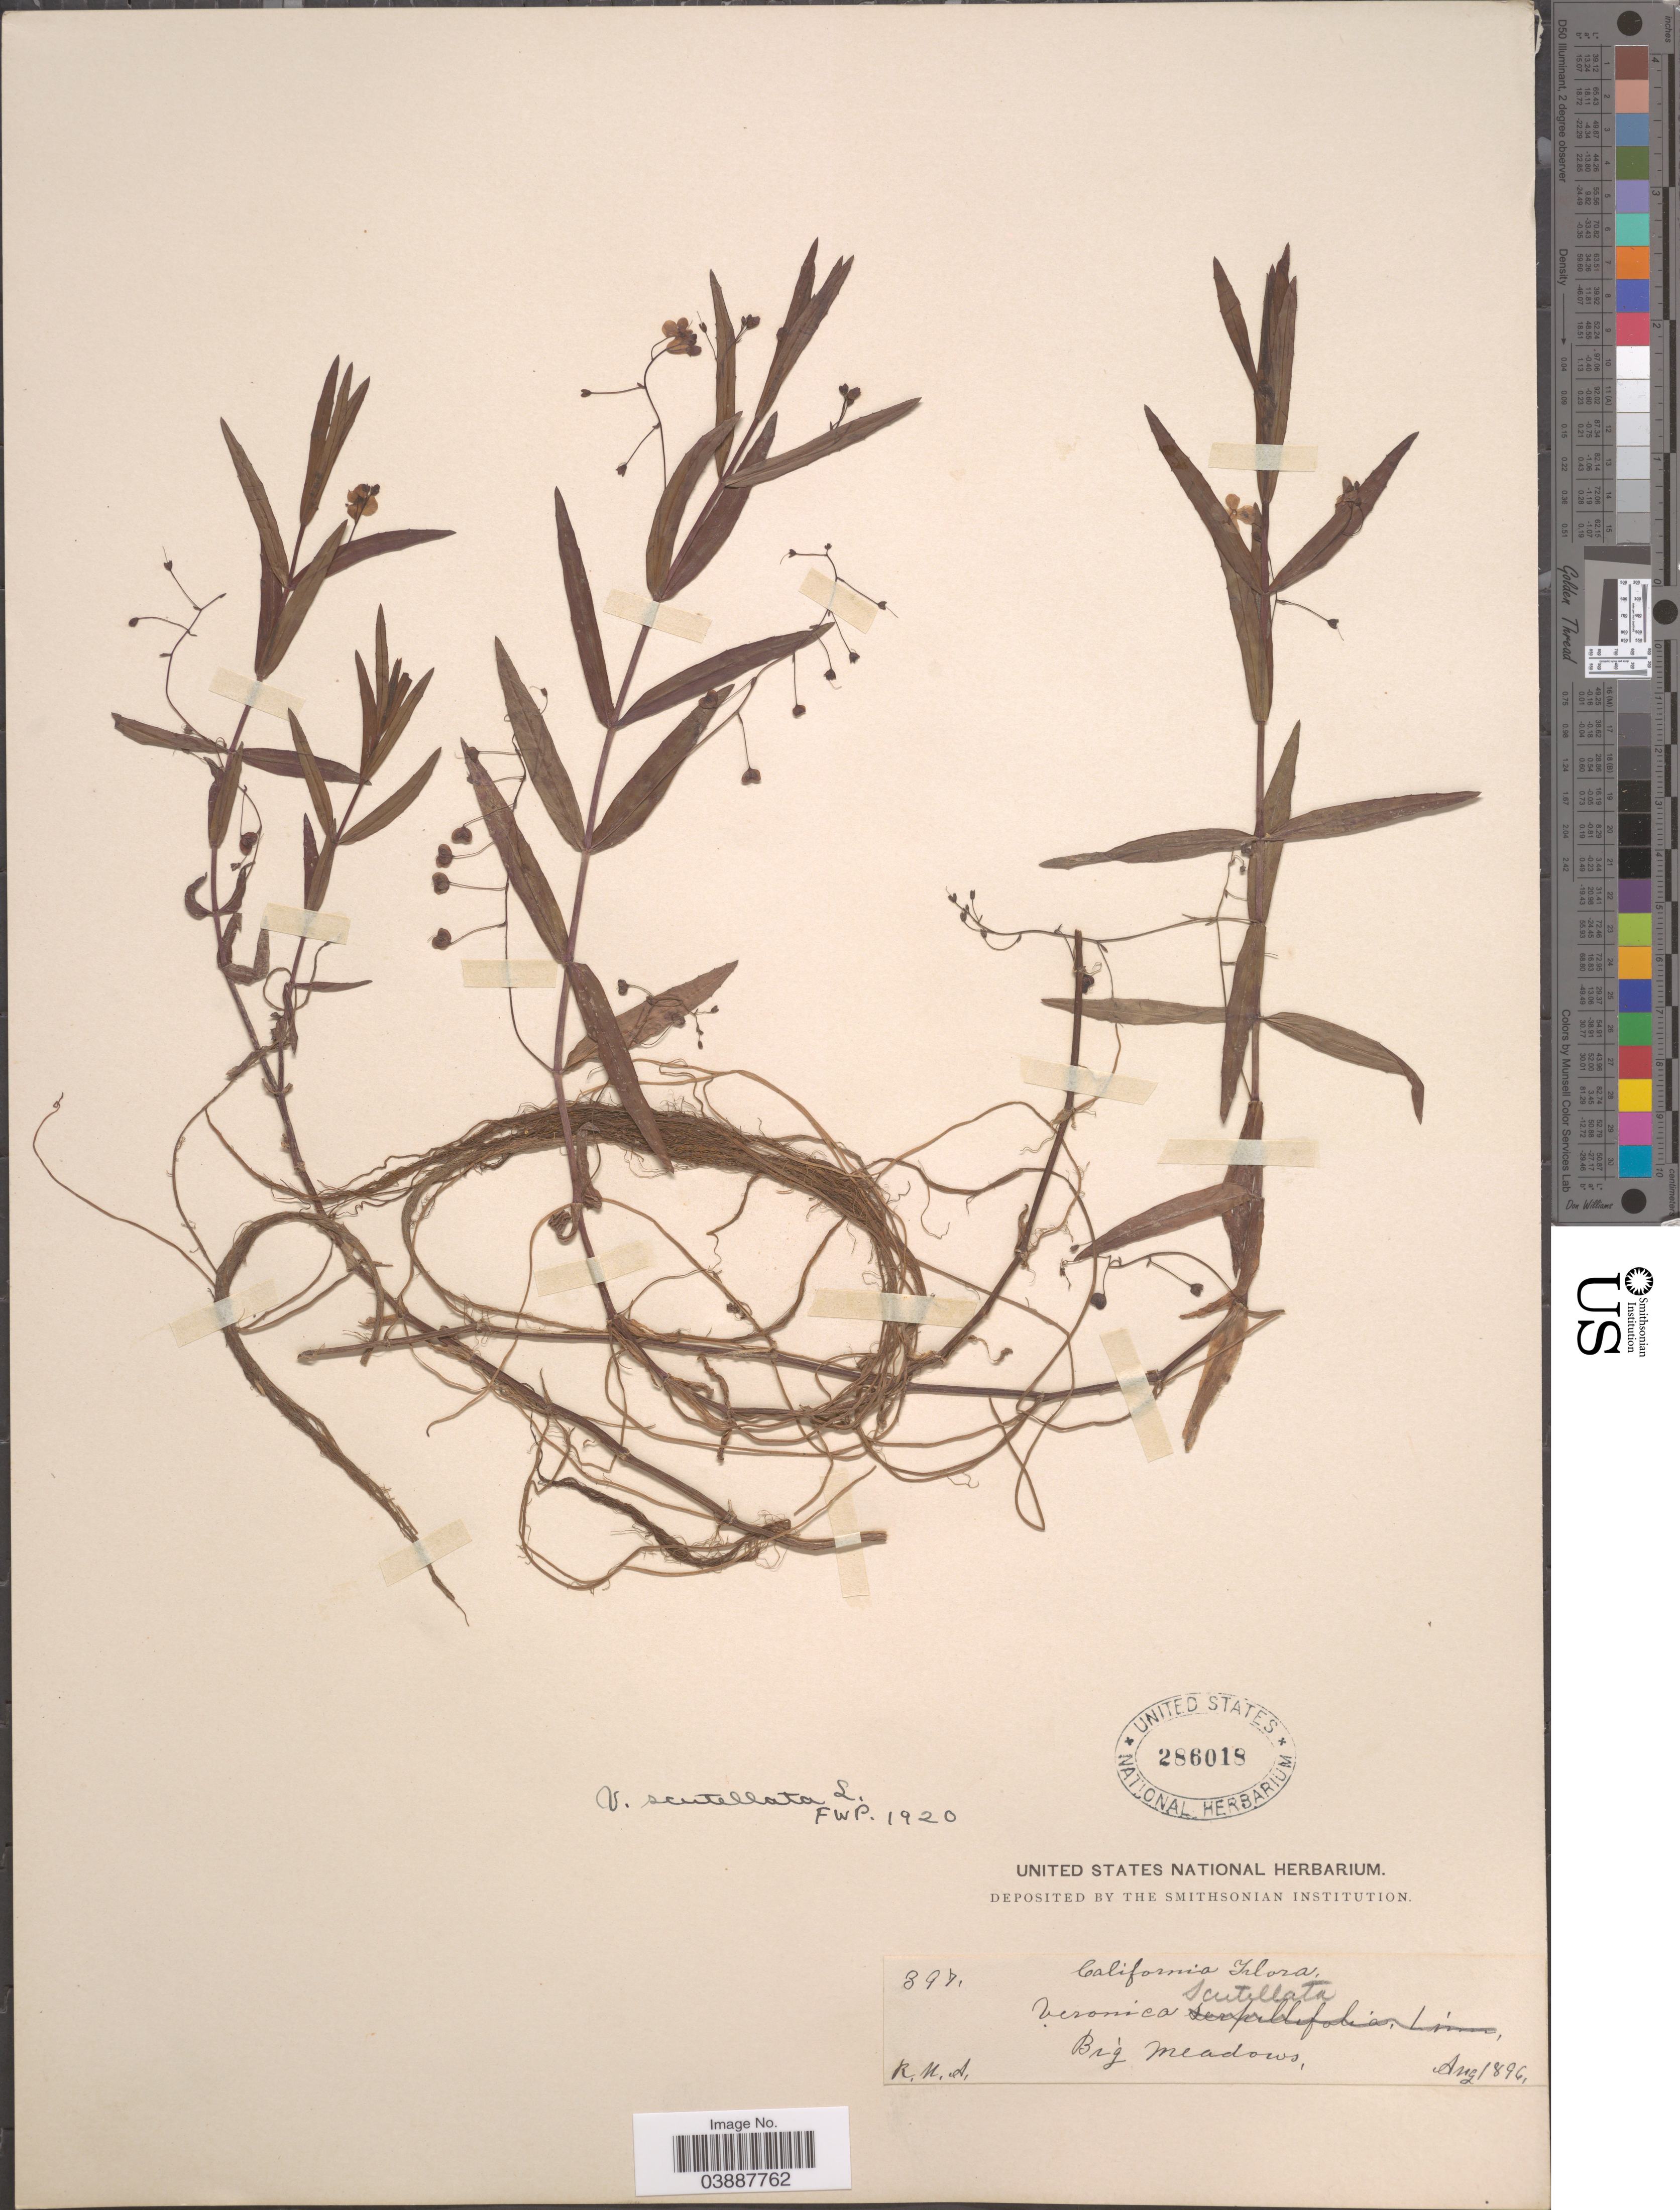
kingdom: Plantae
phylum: Tracheophyta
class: Magnoliopsida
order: Lamiales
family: Plantaginaceae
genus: Veronica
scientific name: Veronica scutellata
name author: L.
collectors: R. M. A.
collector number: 397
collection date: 1896-08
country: United States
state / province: California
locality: Big Meadows.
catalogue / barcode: US 286018